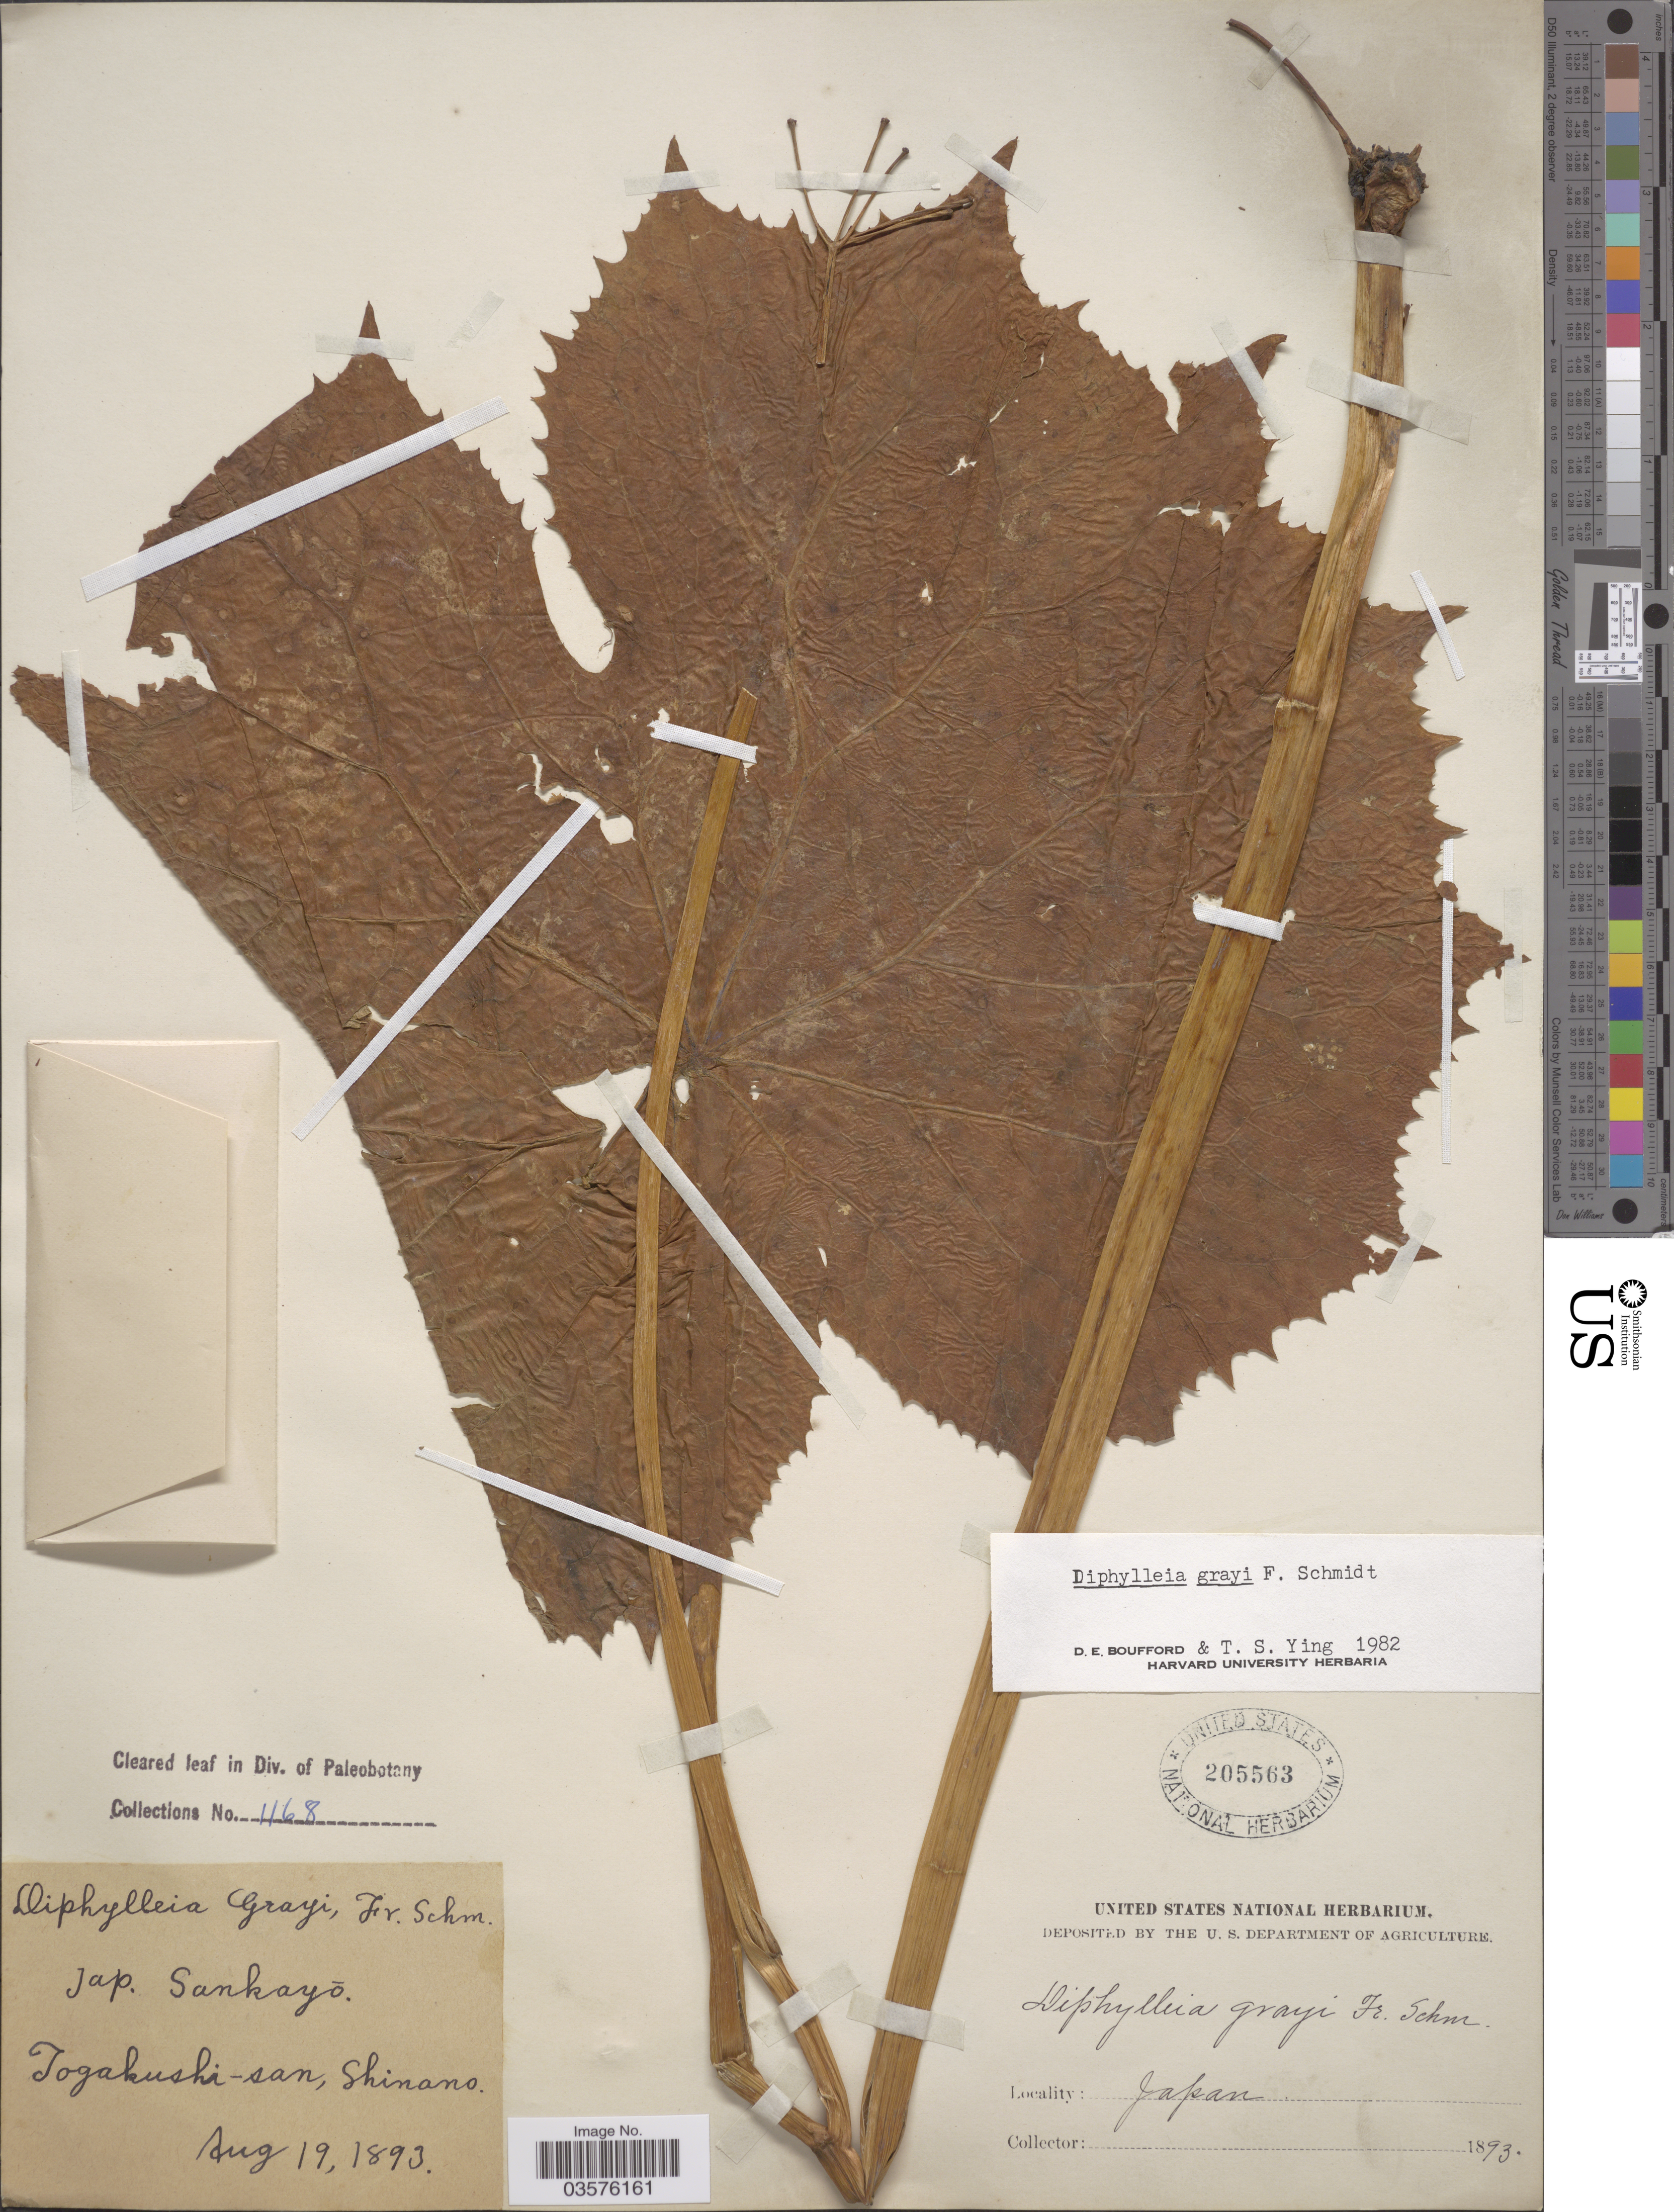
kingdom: Plantae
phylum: Tracheophyta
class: Magnoliopsida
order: Ranunculales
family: Berberidaceae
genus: Diphylleia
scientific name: Diphylleia grayi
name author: F. Schmidt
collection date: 1893-08-19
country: Japan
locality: Togakushi-san, Shinano.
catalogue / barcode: US 205563